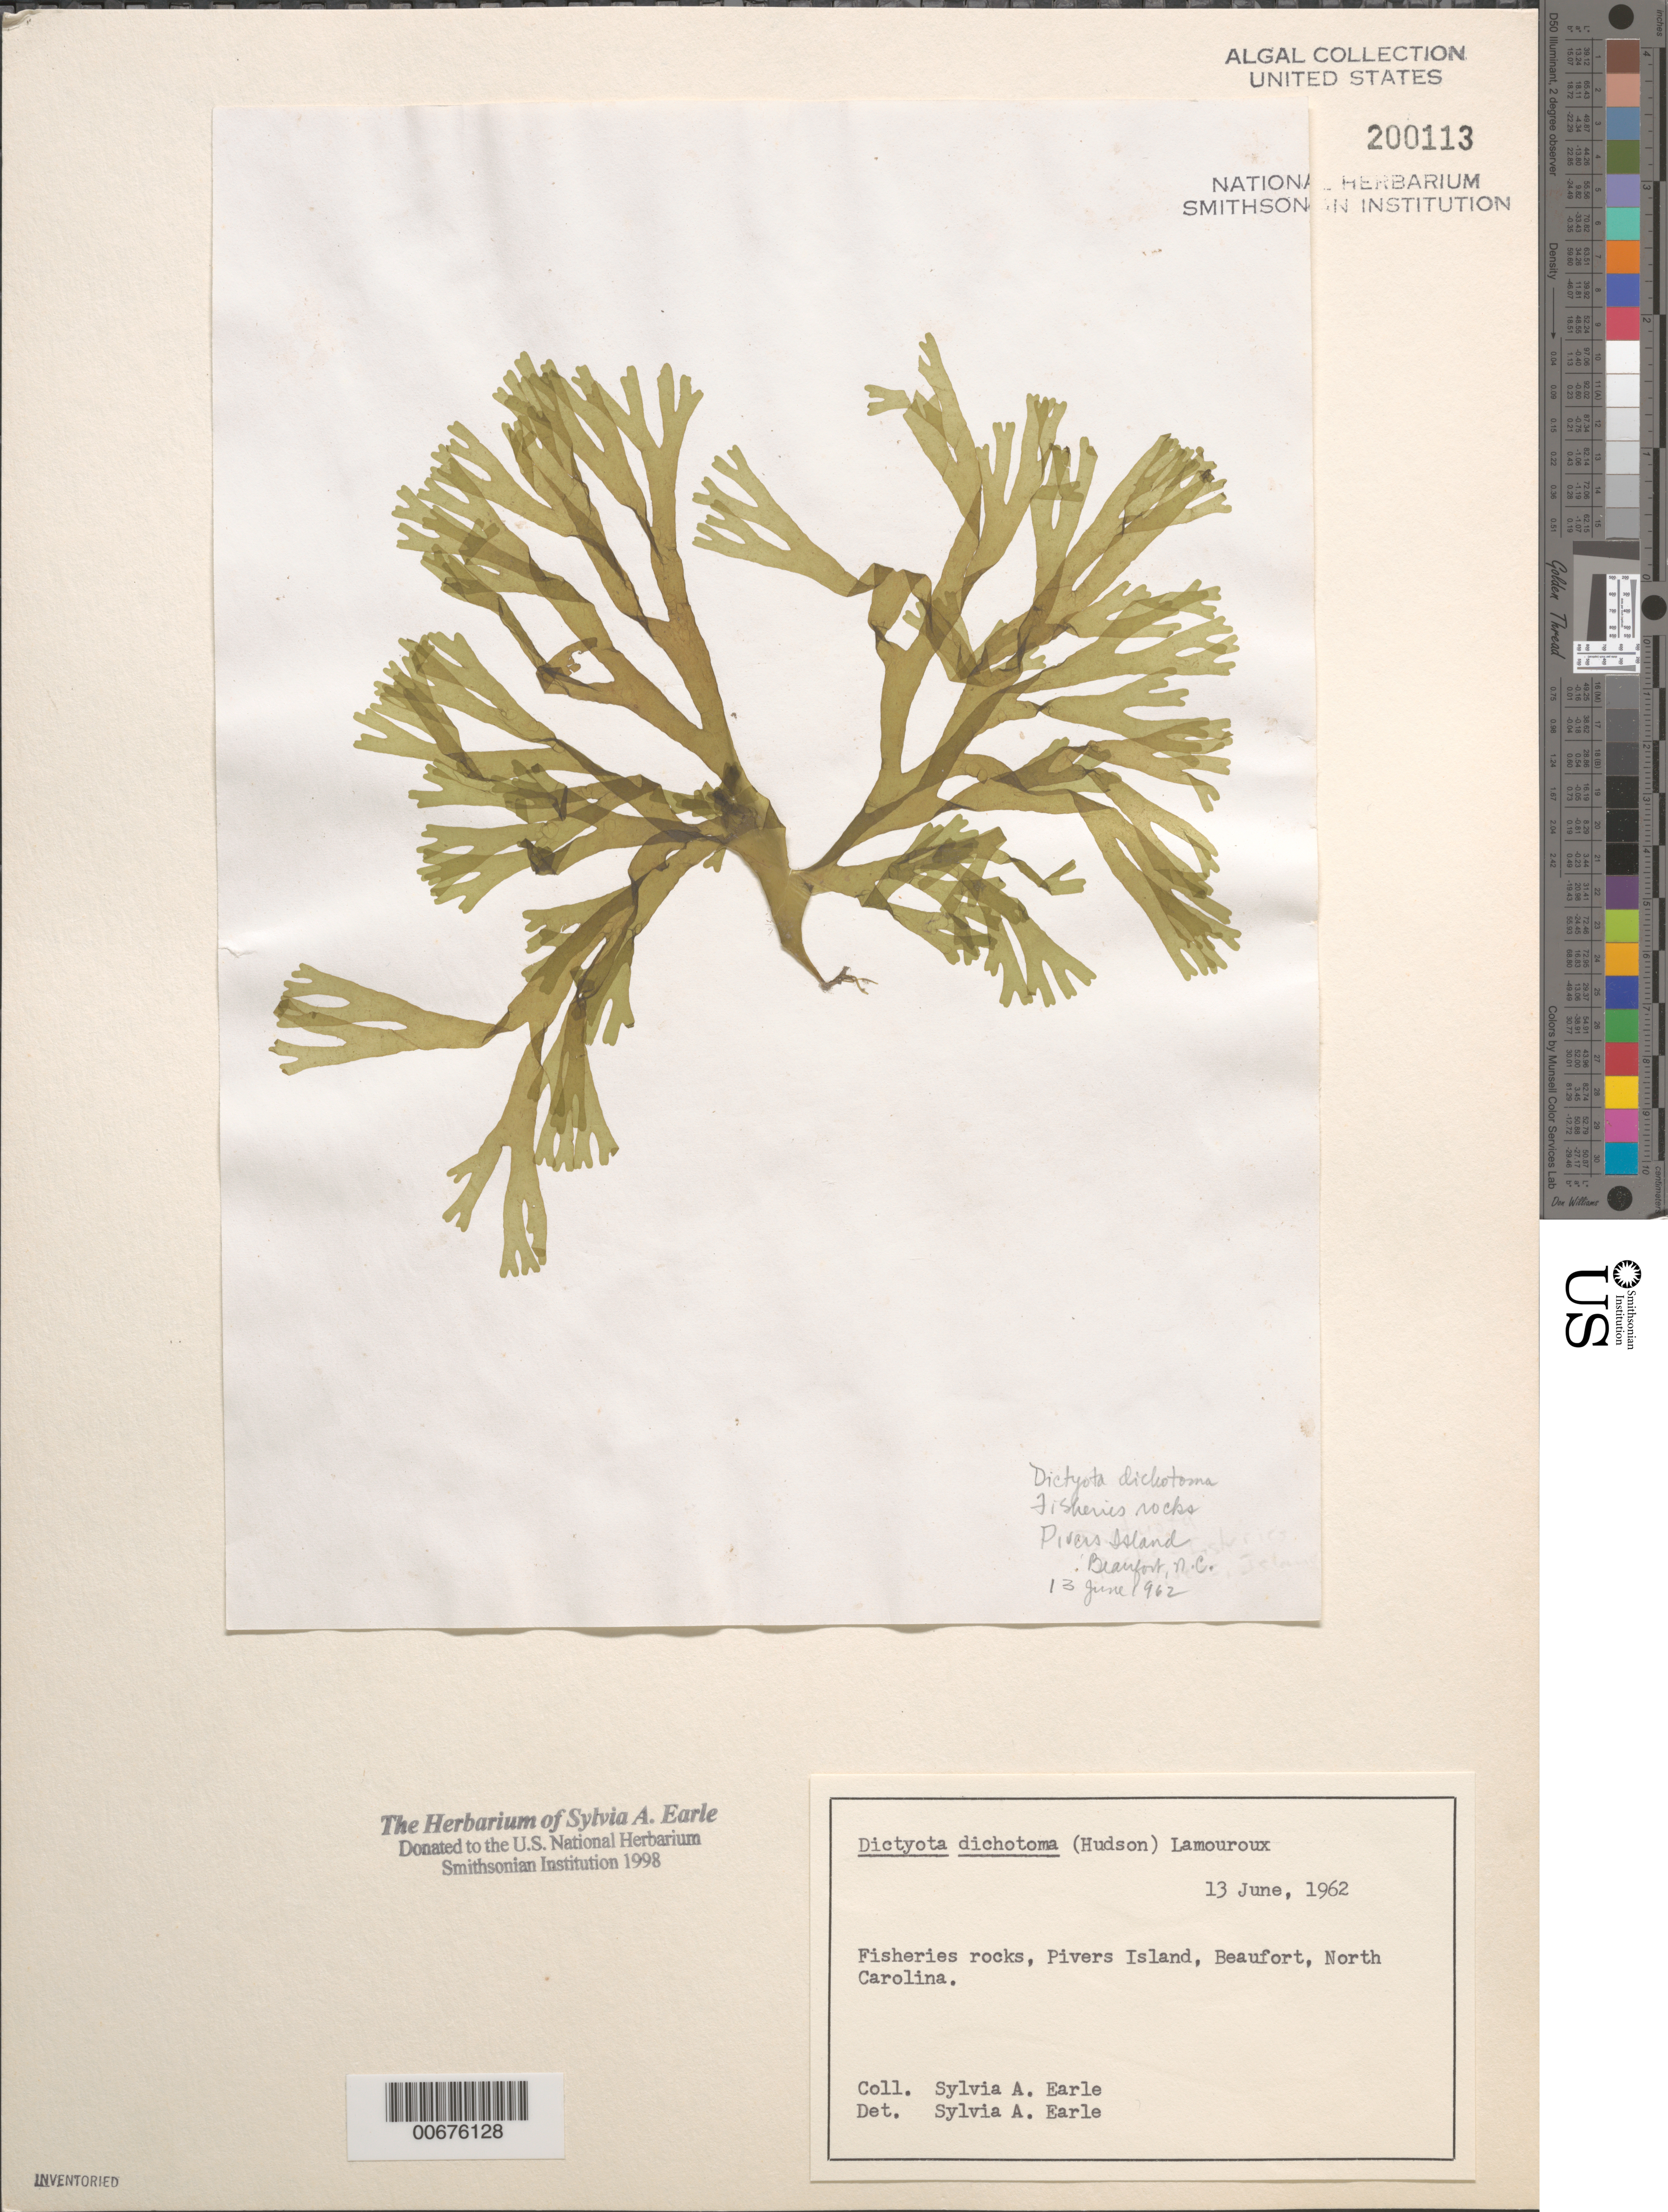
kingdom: Chromista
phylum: Ochrophyta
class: Phaeophyceae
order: Dictyotales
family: Dictyotaceae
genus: Dictyota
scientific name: Dictyota dichotoma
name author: (Huds.) J.V.Lamouroux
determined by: Earle, S. A.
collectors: S. A. Earle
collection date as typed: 13 Jun 1962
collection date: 1962-06-13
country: United States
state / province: North Carolina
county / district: Carteret County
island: Pivers Island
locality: Beaufort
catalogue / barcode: US 200113